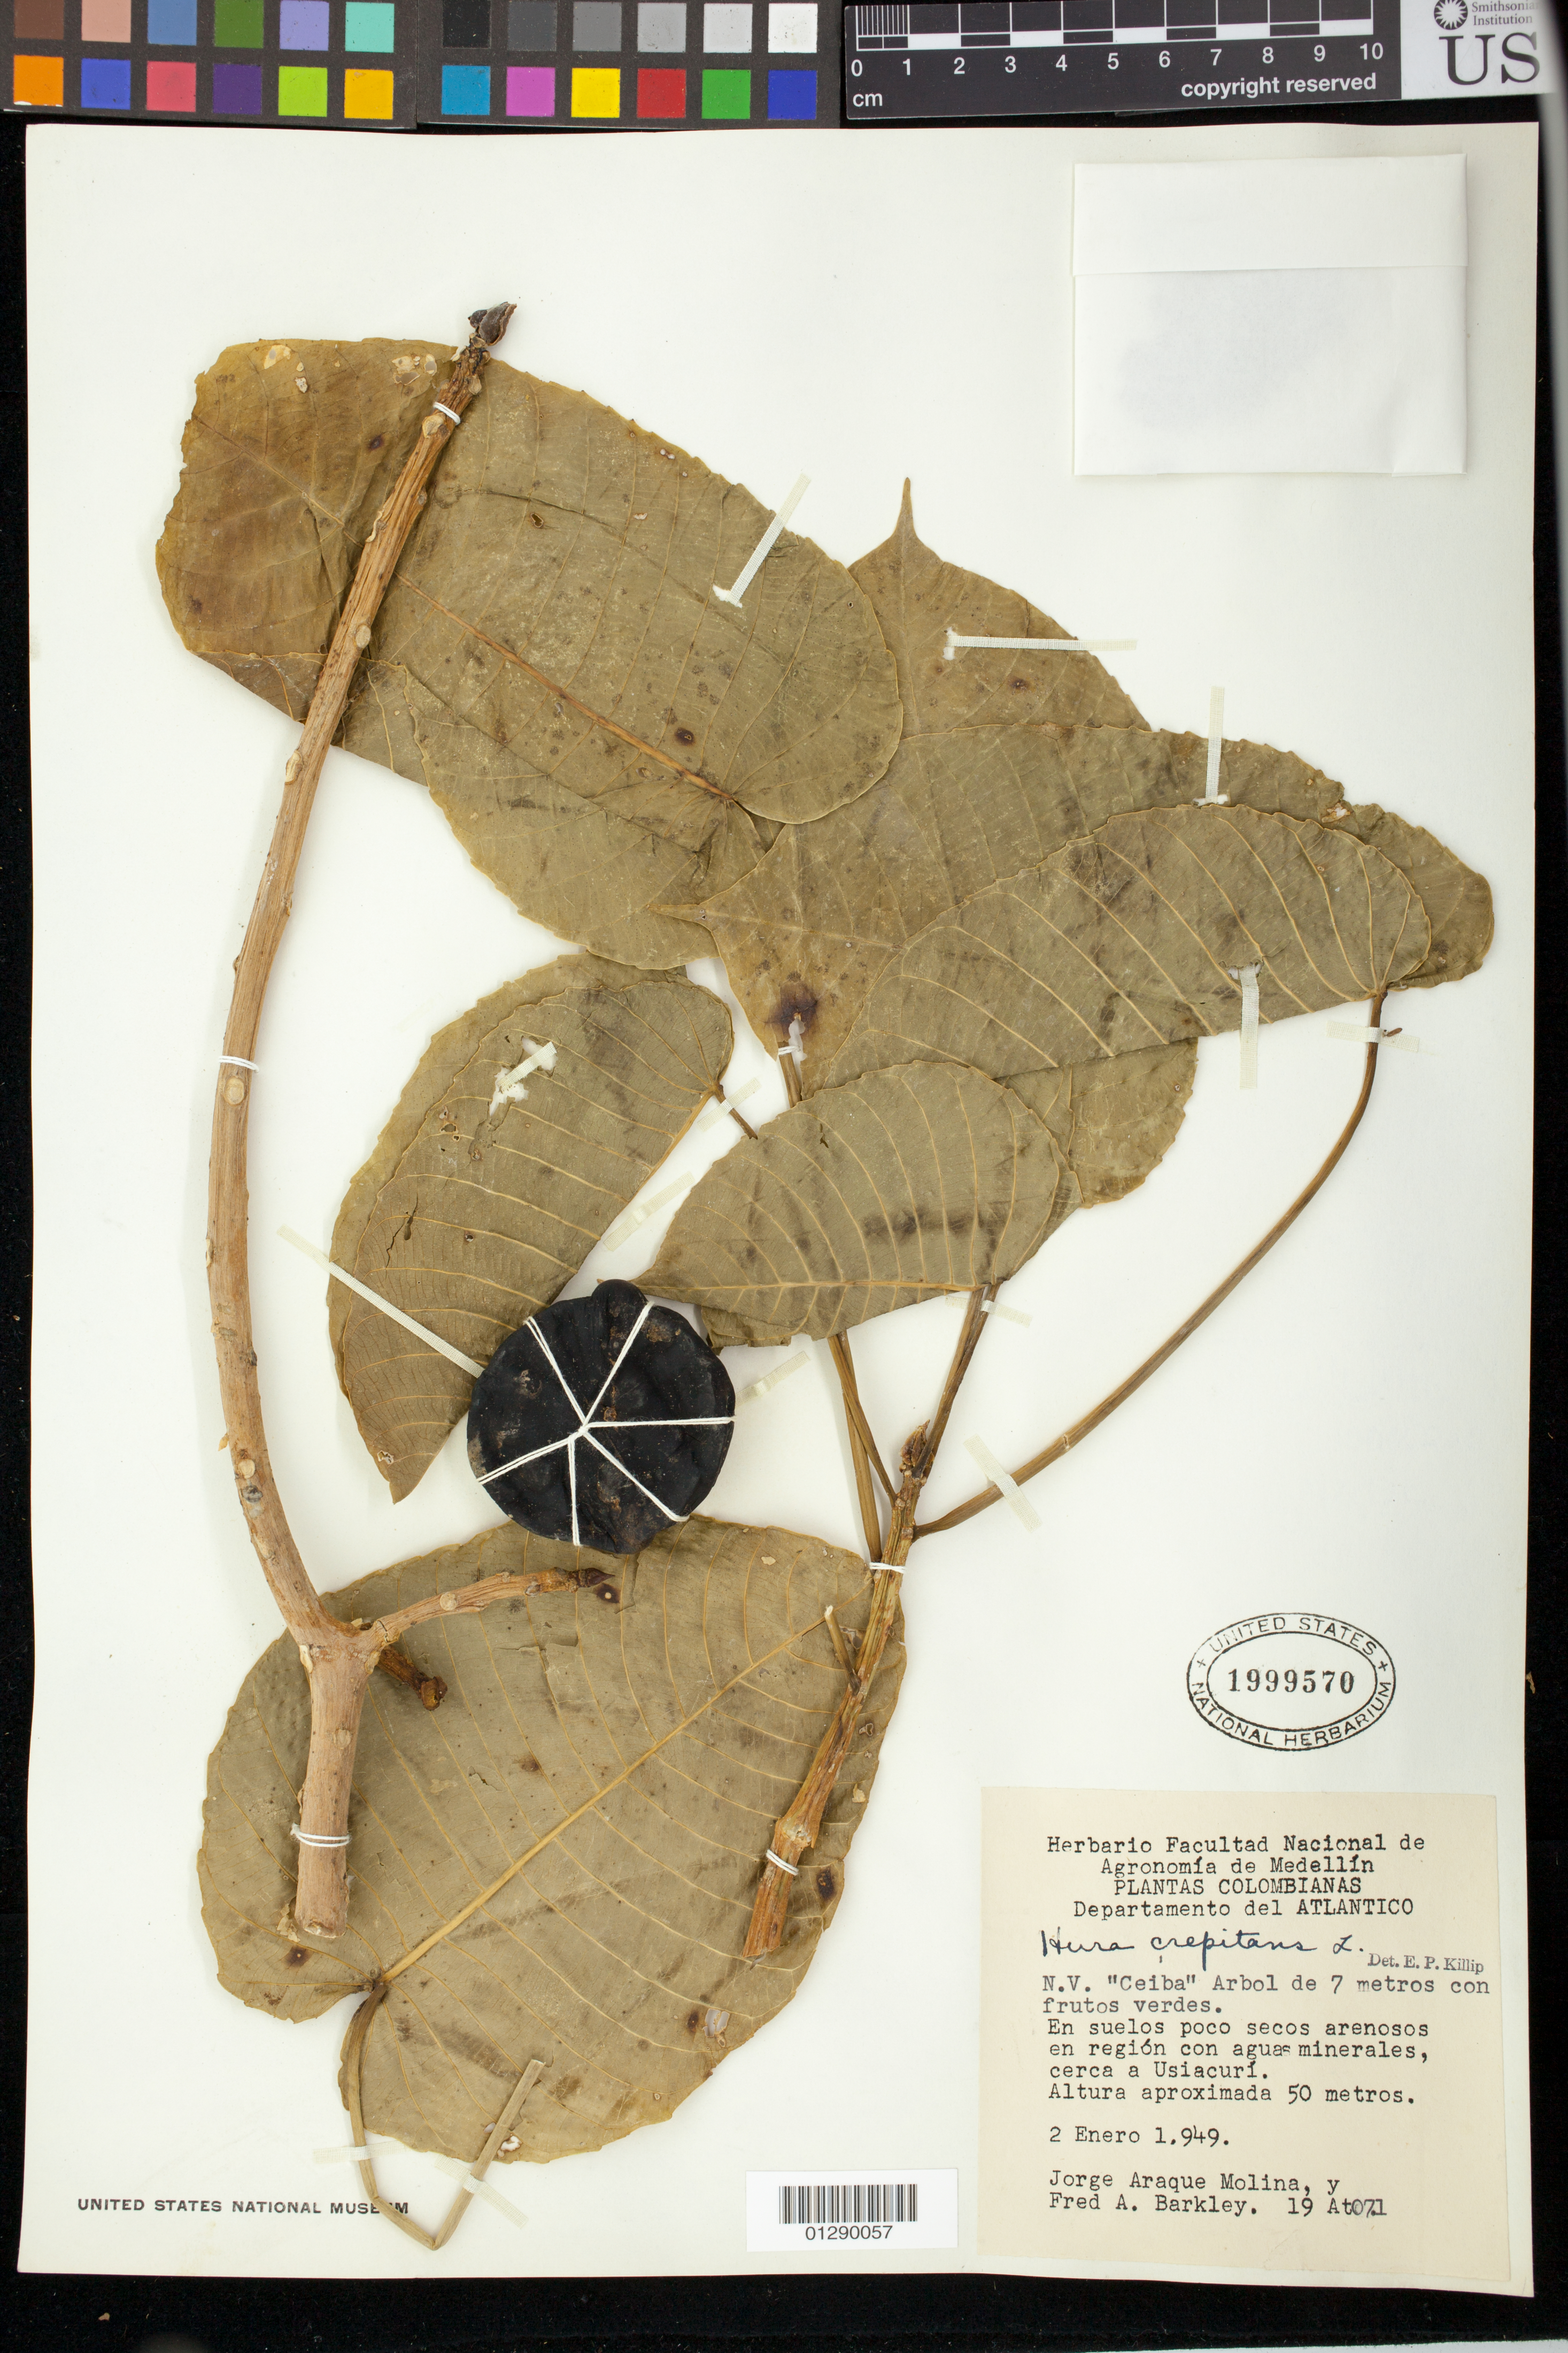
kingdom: Plantae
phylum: Tracheophyta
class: Magnoliopsida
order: Malpighiales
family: Euphorbiaceae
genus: Hura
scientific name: Hura crepitans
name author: L.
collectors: F. A. Barkley & J. A. Molina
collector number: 19 At07.1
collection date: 1949-01-02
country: Colombia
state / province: Atlantico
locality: cerca a Usiacuri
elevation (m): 50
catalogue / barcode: US 1999570